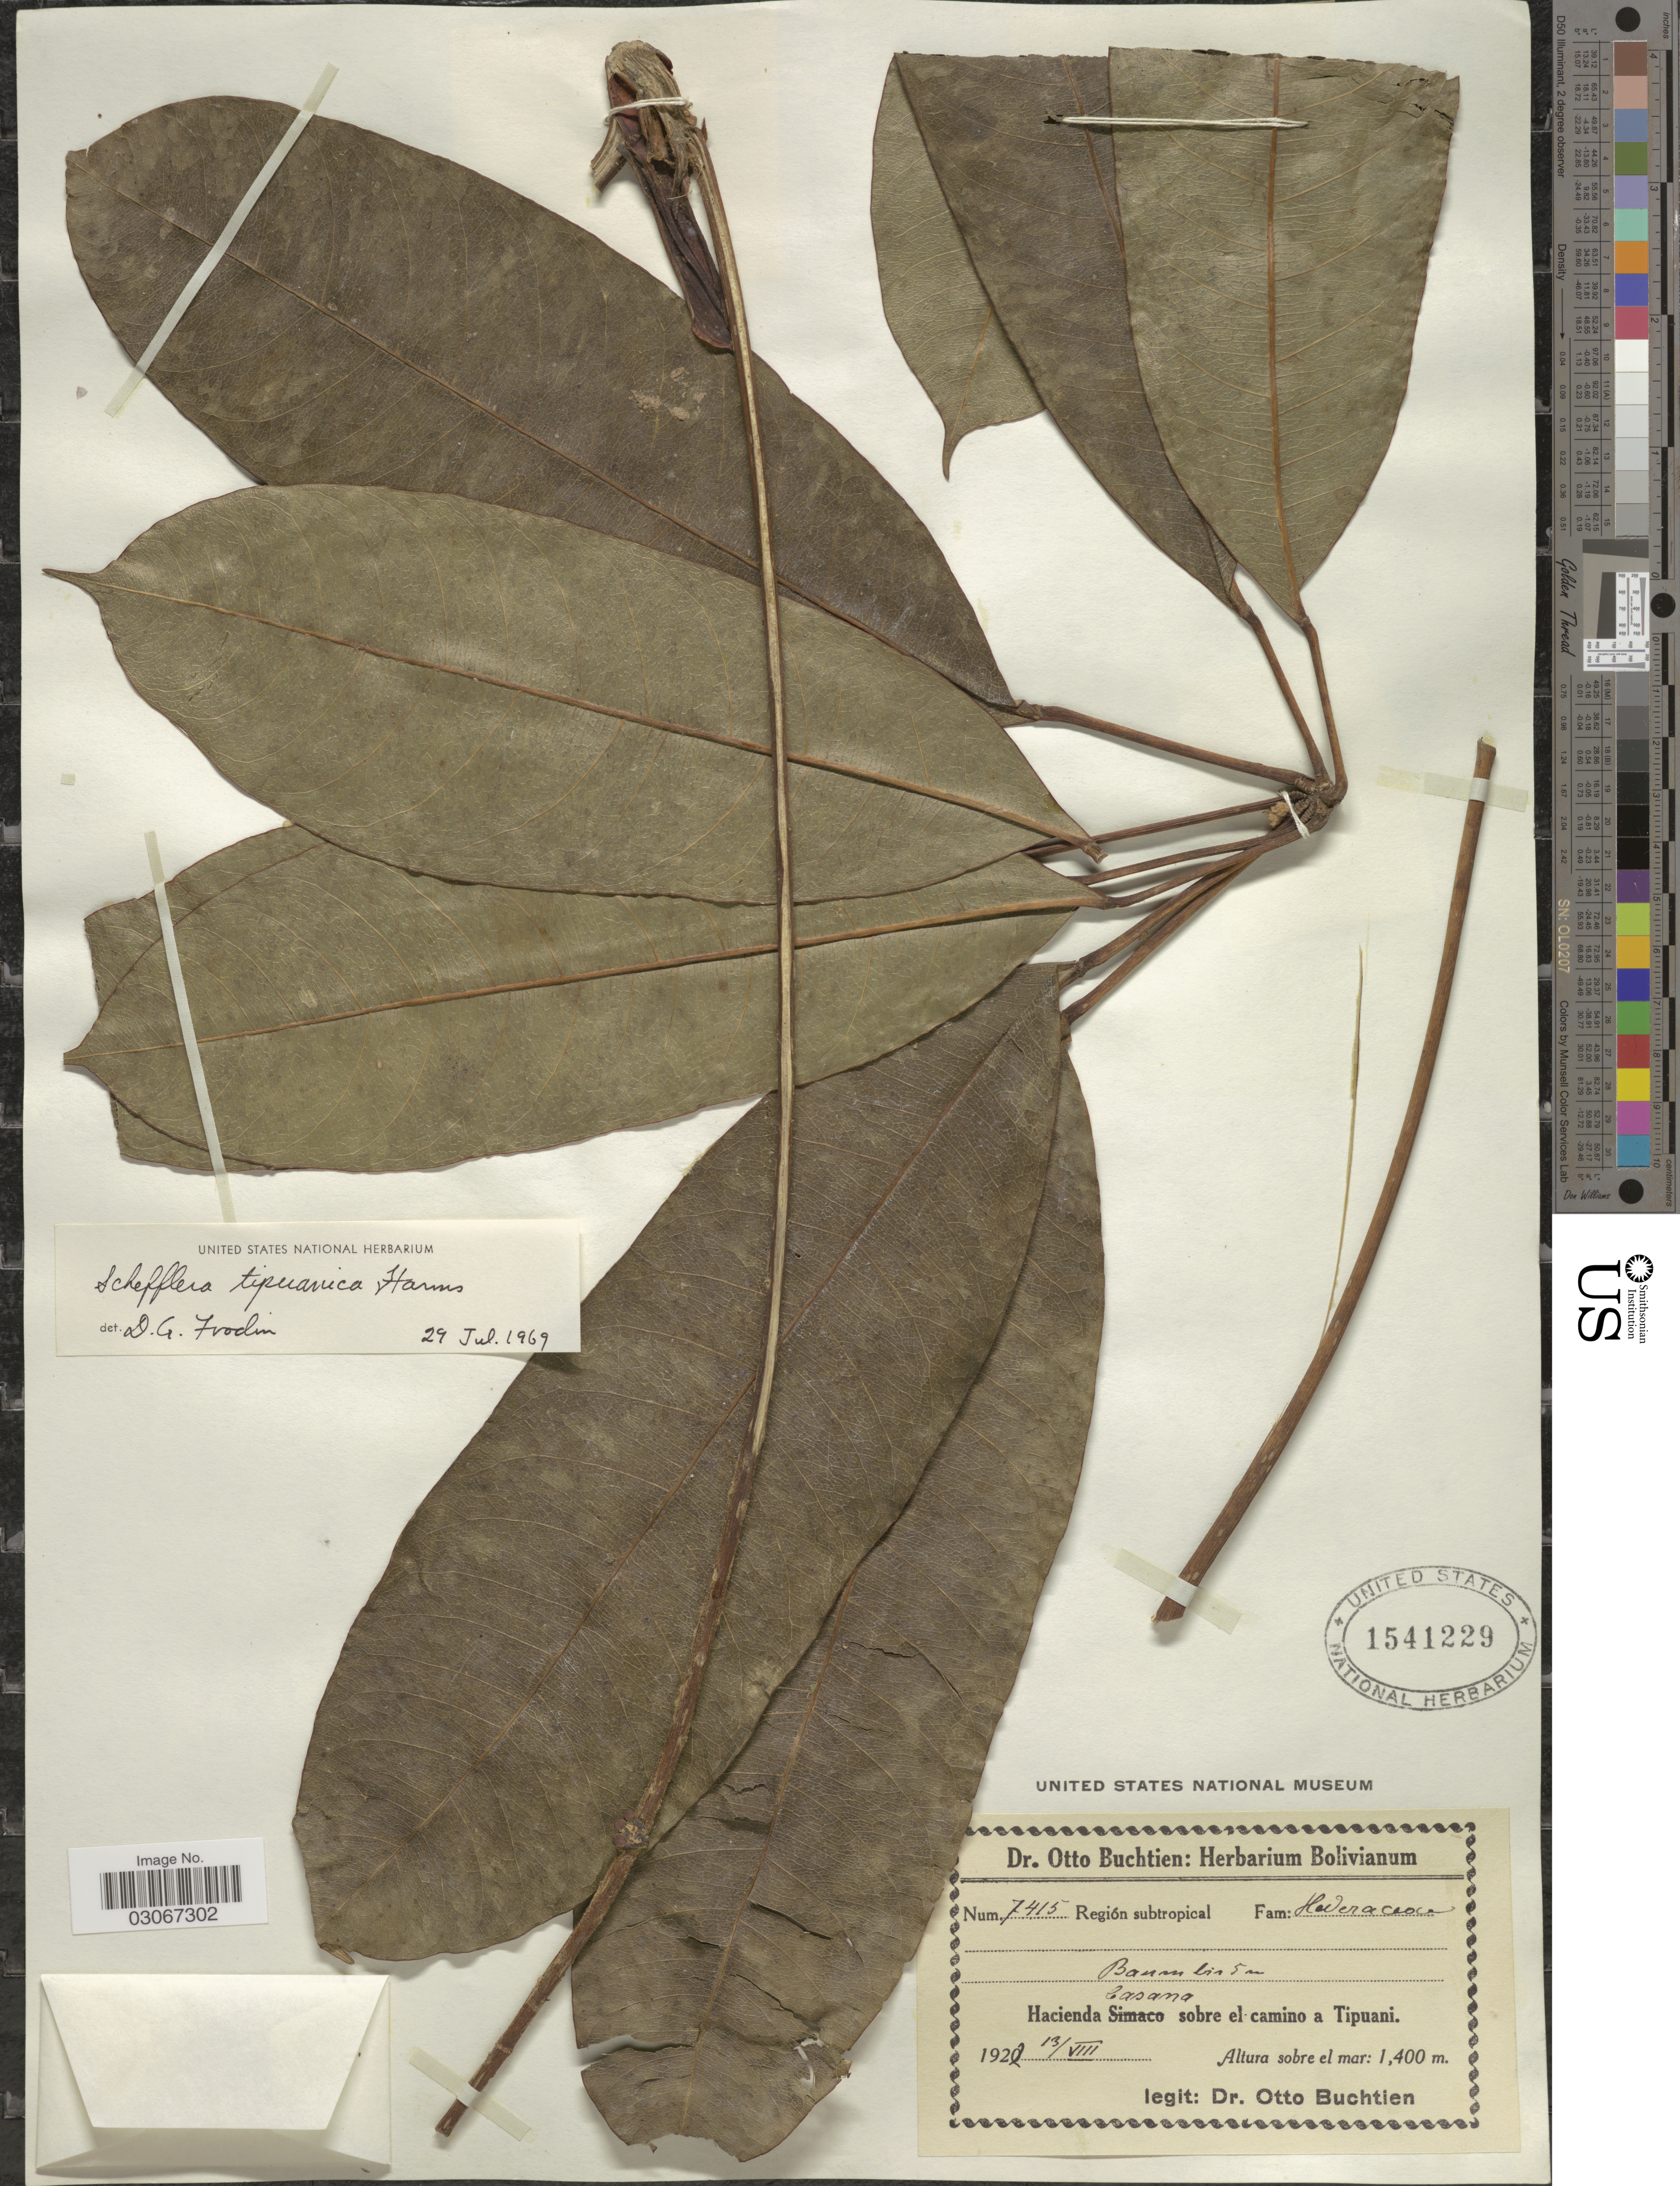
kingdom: Plantae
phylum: Tracheophyta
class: Magnoliopsida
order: Apiales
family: Araliaceae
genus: Schefflera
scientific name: Schefflera tipuanica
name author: Harms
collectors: O. Buchtien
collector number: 7415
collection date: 1922-08-13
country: Bolivia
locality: Hacienda Casana sobre el camino a Tipuani.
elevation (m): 1400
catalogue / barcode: US 1541229